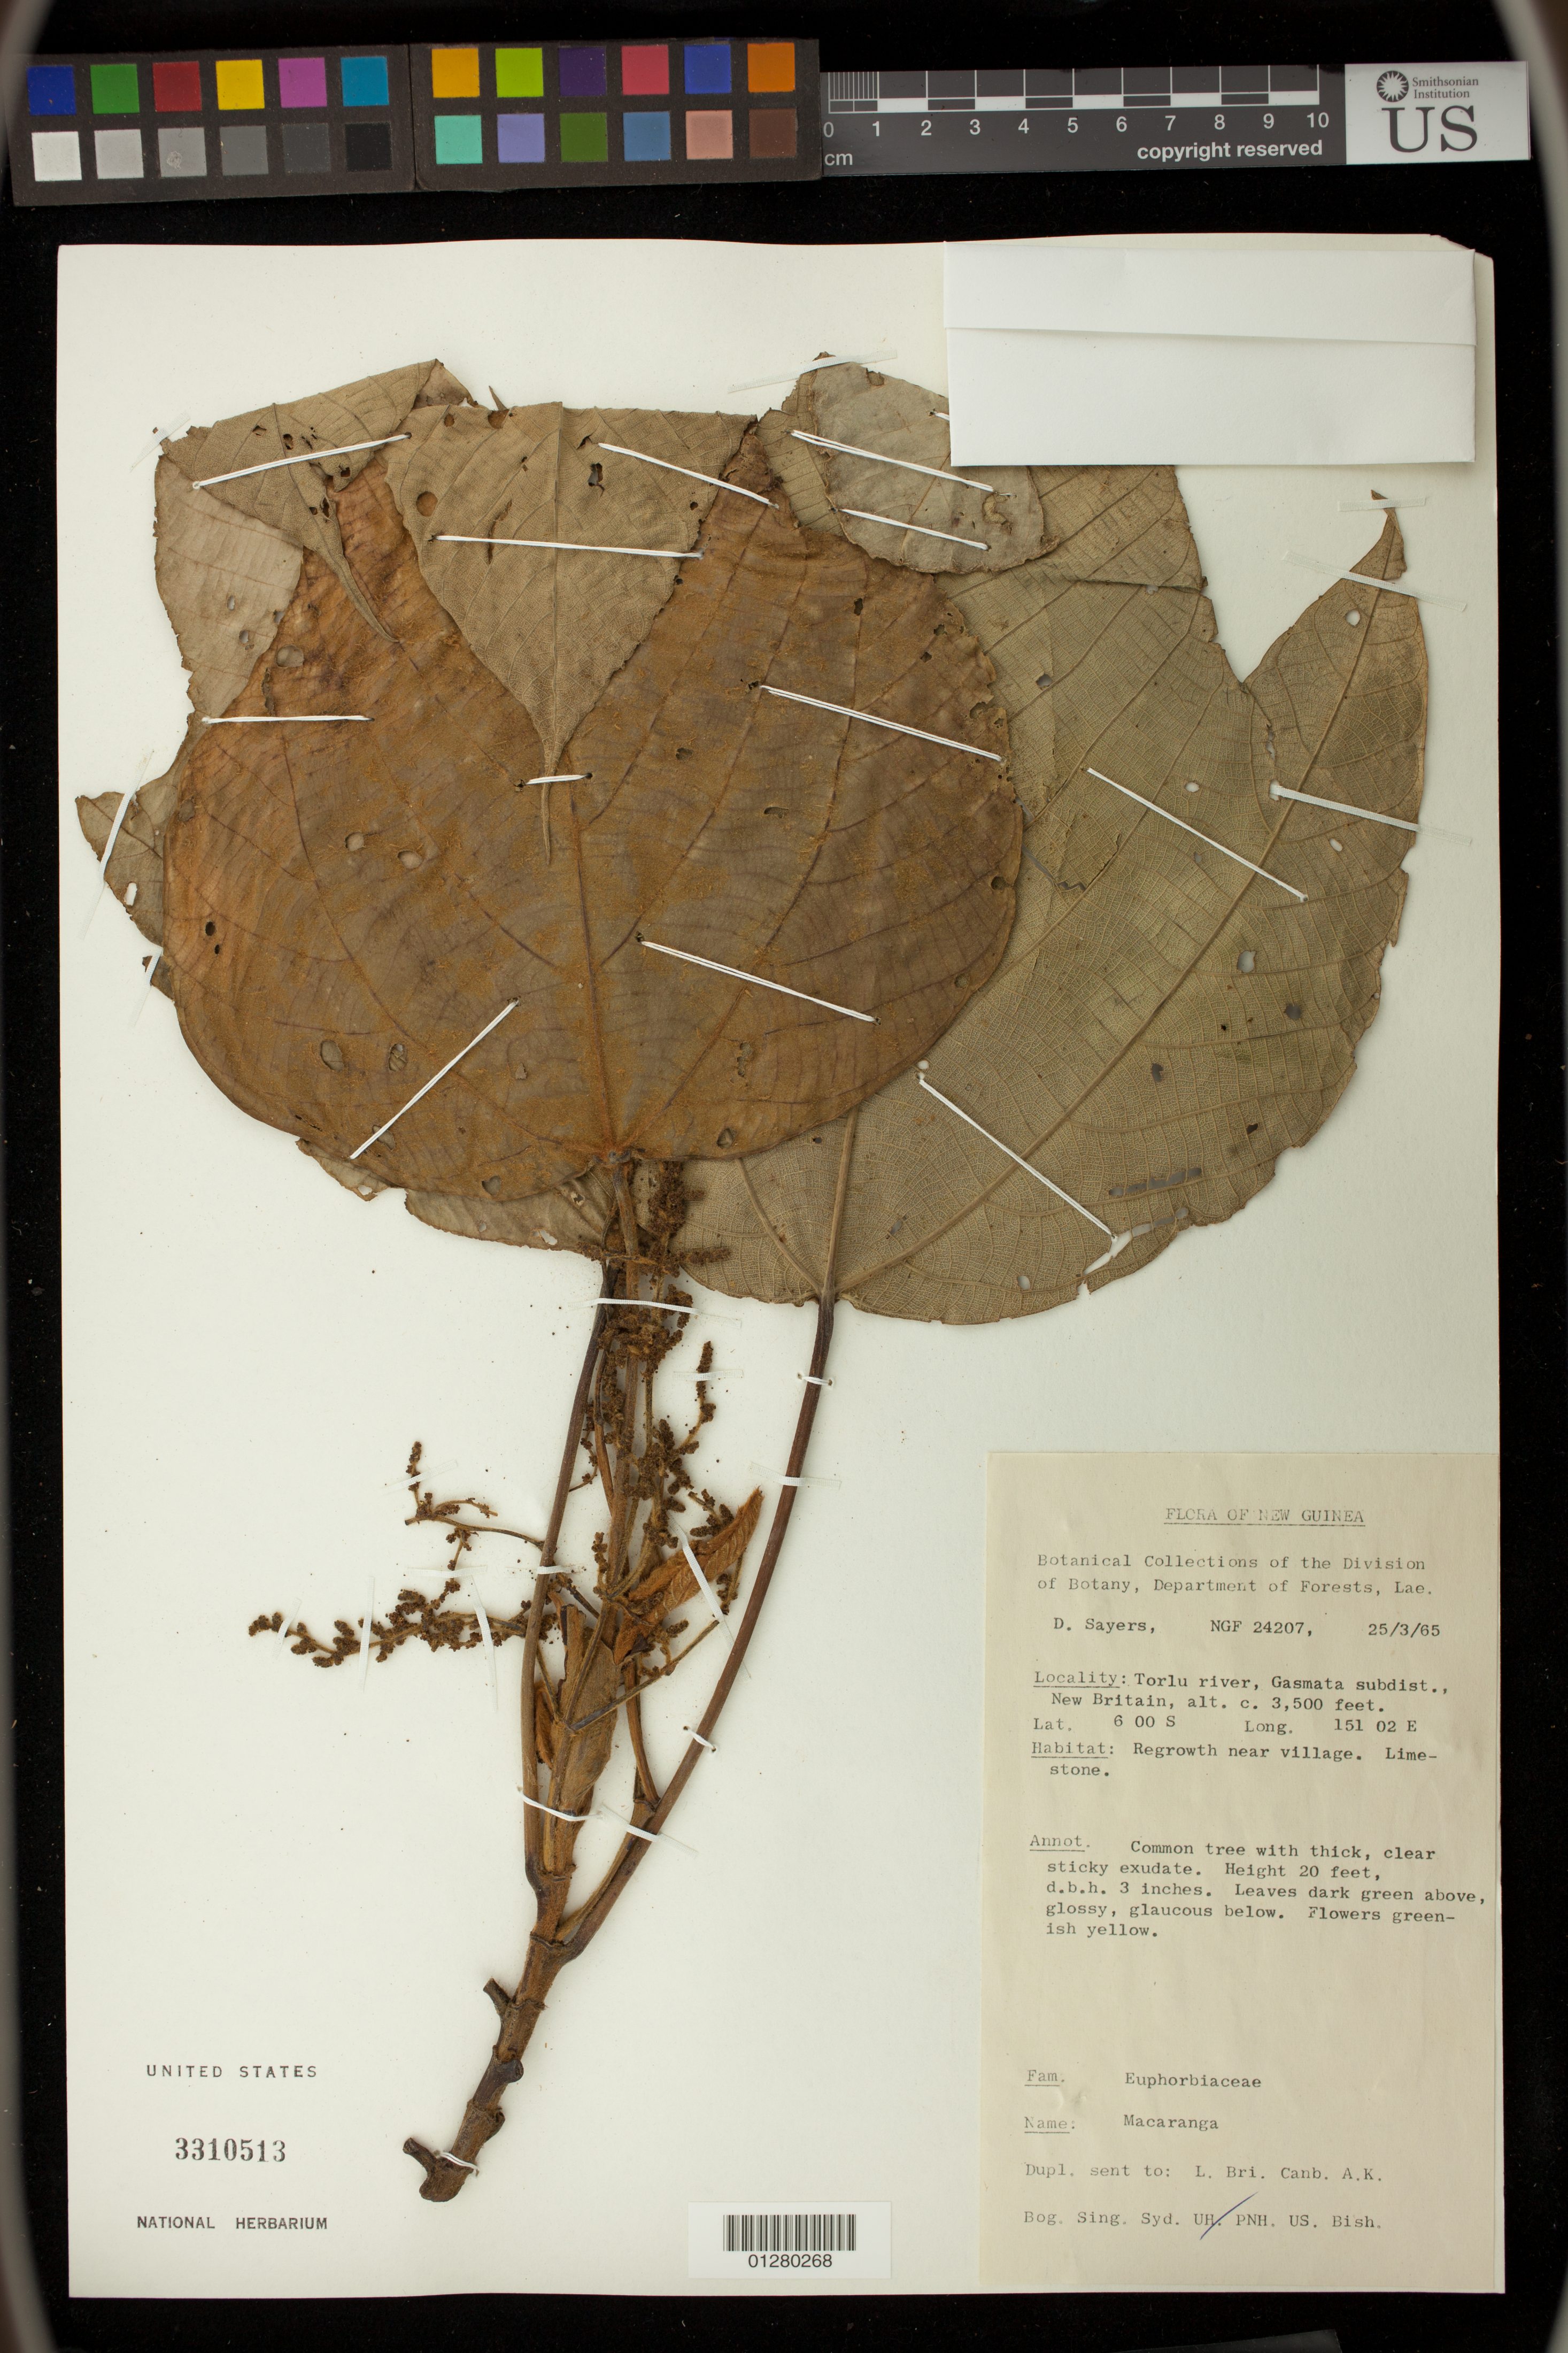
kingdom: Plantae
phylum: Tracheophyta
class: Magnoliopsida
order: Malpighiales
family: Euphorbiaceae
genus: Macaranga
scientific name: Macaranga sp.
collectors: D. Sayers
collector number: NGF 24207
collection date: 1965-03-25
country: Papua New Guinea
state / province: West New Britain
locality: Torlu river, Gasmata subdist.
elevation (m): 1067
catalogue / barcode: US 3310513